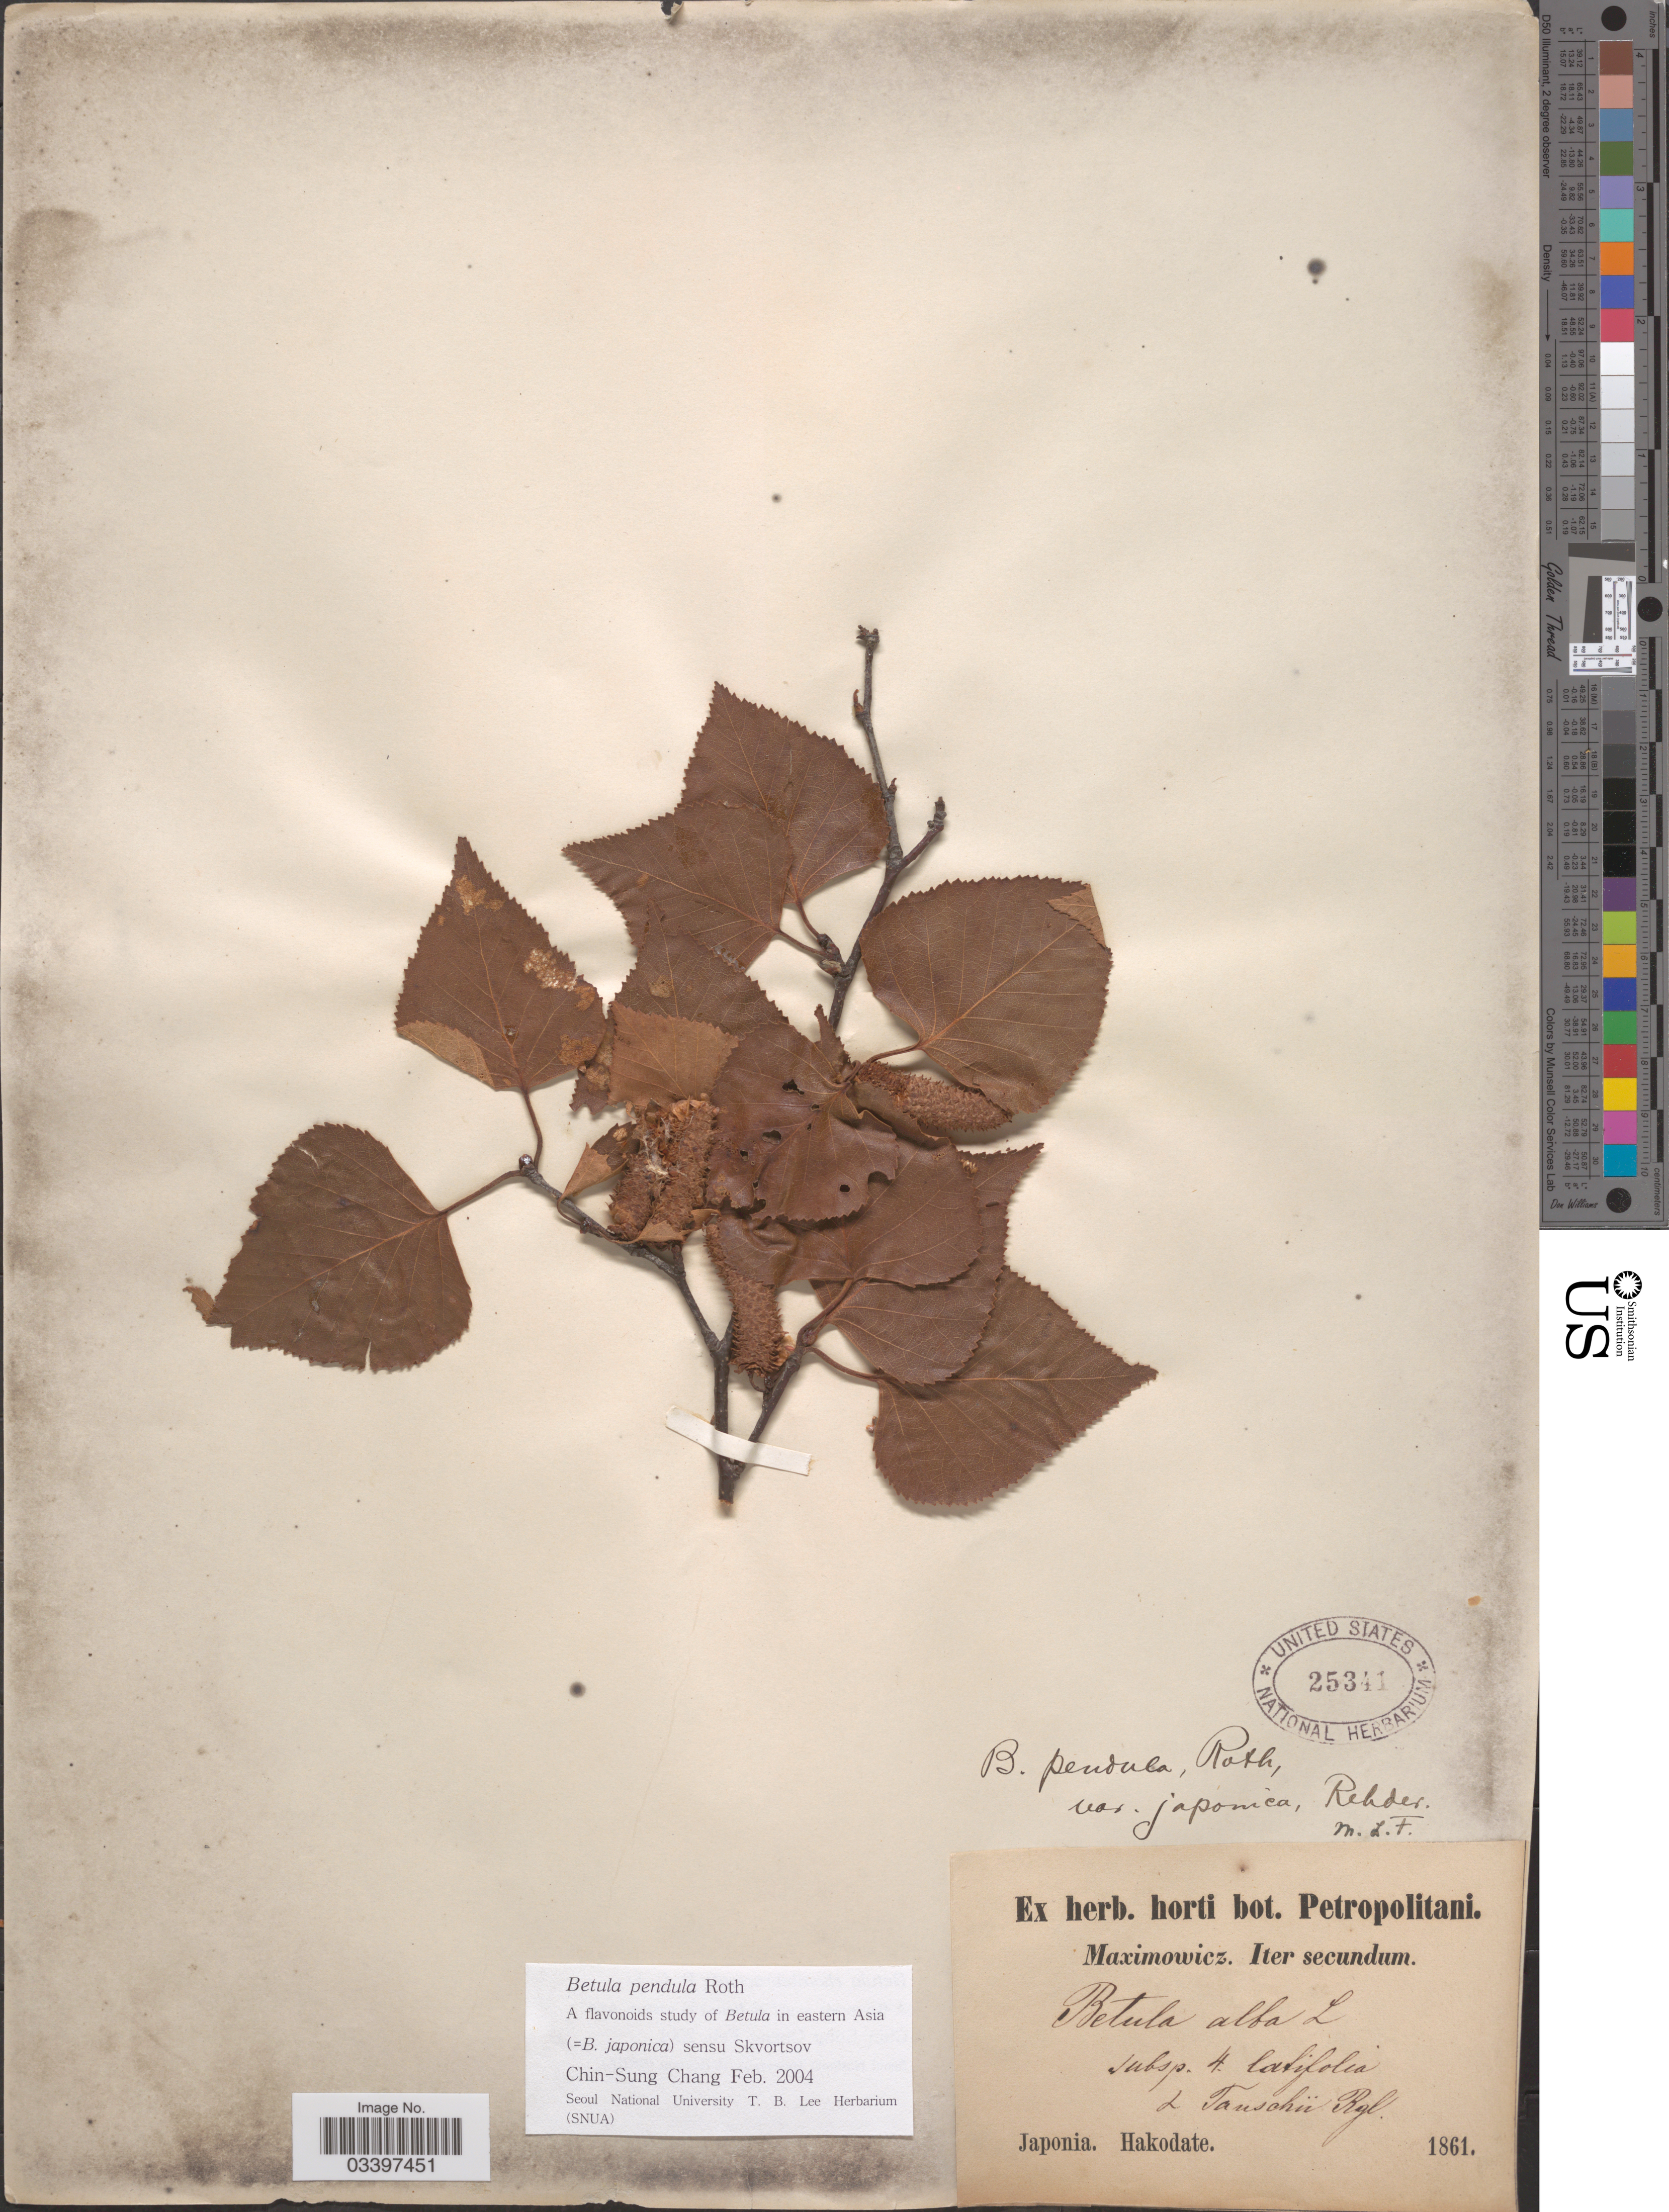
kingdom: Plantae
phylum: Tracheophyta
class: Magnoliopsida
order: Fagales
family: Betulaceae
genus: Betula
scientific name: Betula pendula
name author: Roth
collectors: Maximowicz, --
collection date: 1861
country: Japan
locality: Hakodate.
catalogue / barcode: US 25341